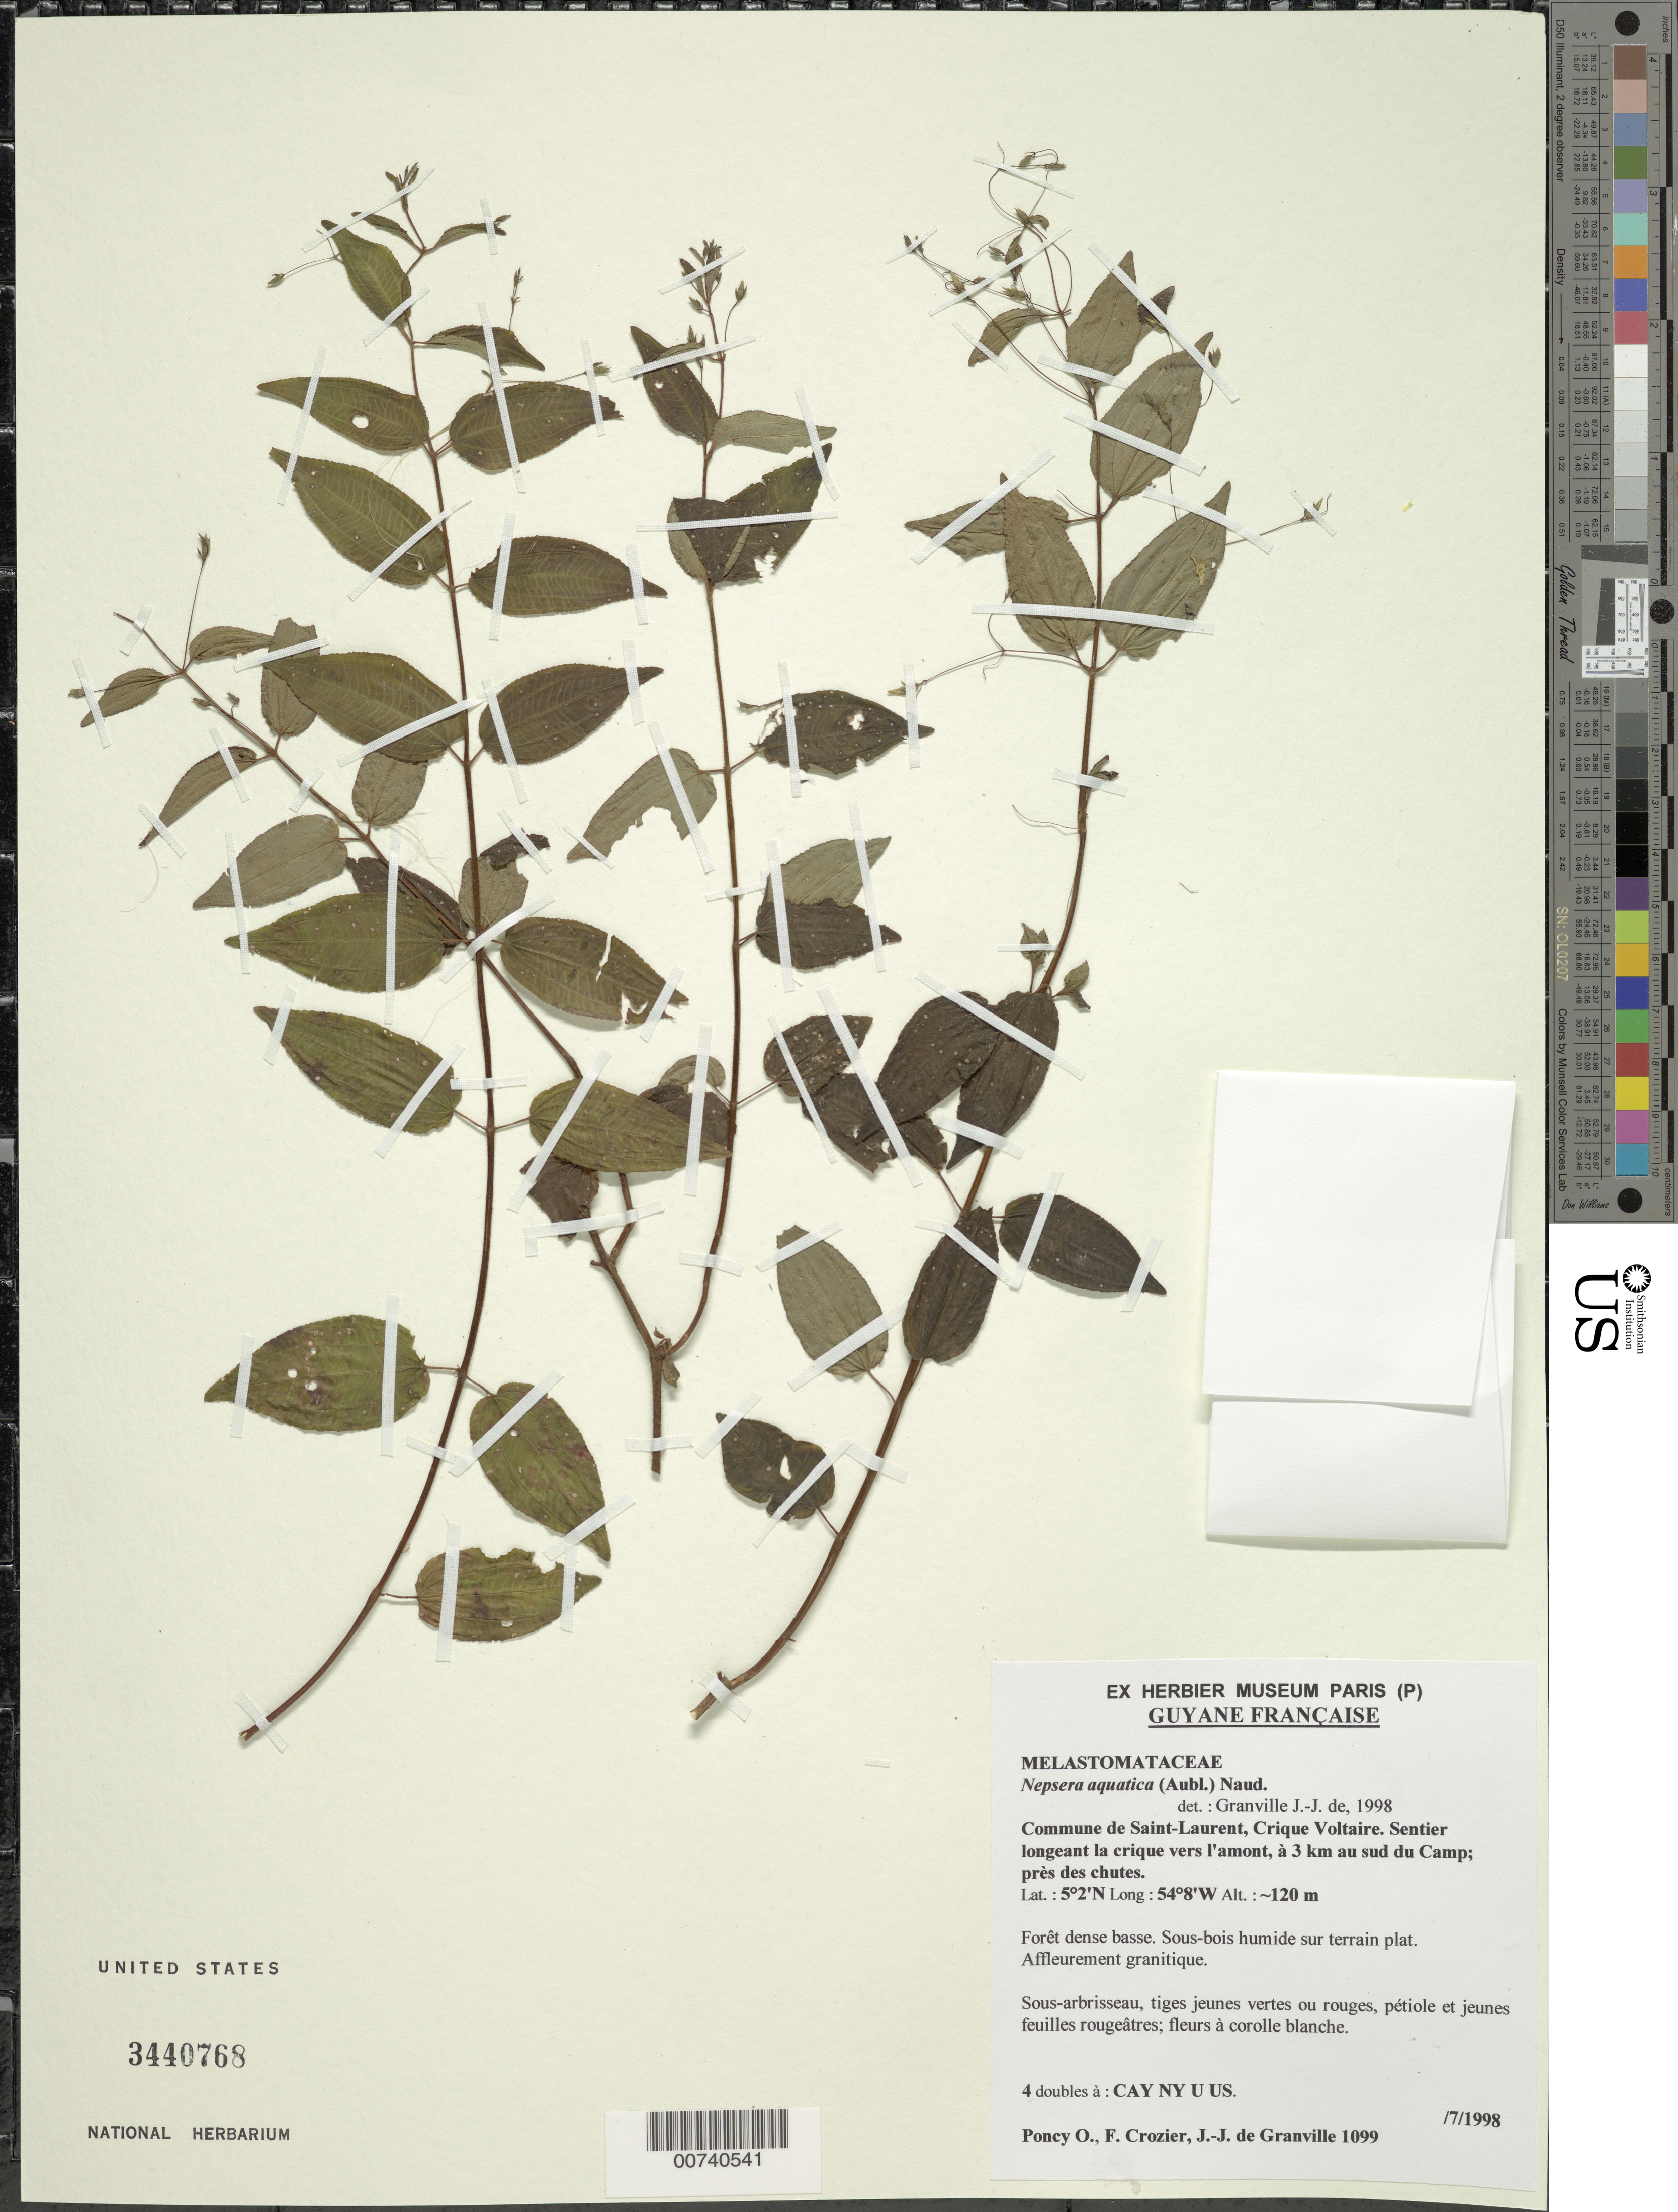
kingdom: Plantae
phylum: Tracheophyta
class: Magnoliopsida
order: Myrtales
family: Melastomataceae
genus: Nepsera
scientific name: Nepsera aquatica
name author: (Aubl.) Naudin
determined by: Granville, J. J. de, (CAY), Institut de Recherche pour le Developpement (IRD) (FRENCH GUIANA)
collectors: O. Poncy, F. Crozier & J.-J. de Granville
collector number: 1099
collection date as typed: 31-Jul-98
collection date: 1998-07-31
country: French Guiana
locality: Commune de Saint Laurent du Maroni, Crique Volatire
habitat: Low dense forest; humid understory; on granite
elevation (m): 120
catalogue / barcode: US 3440768